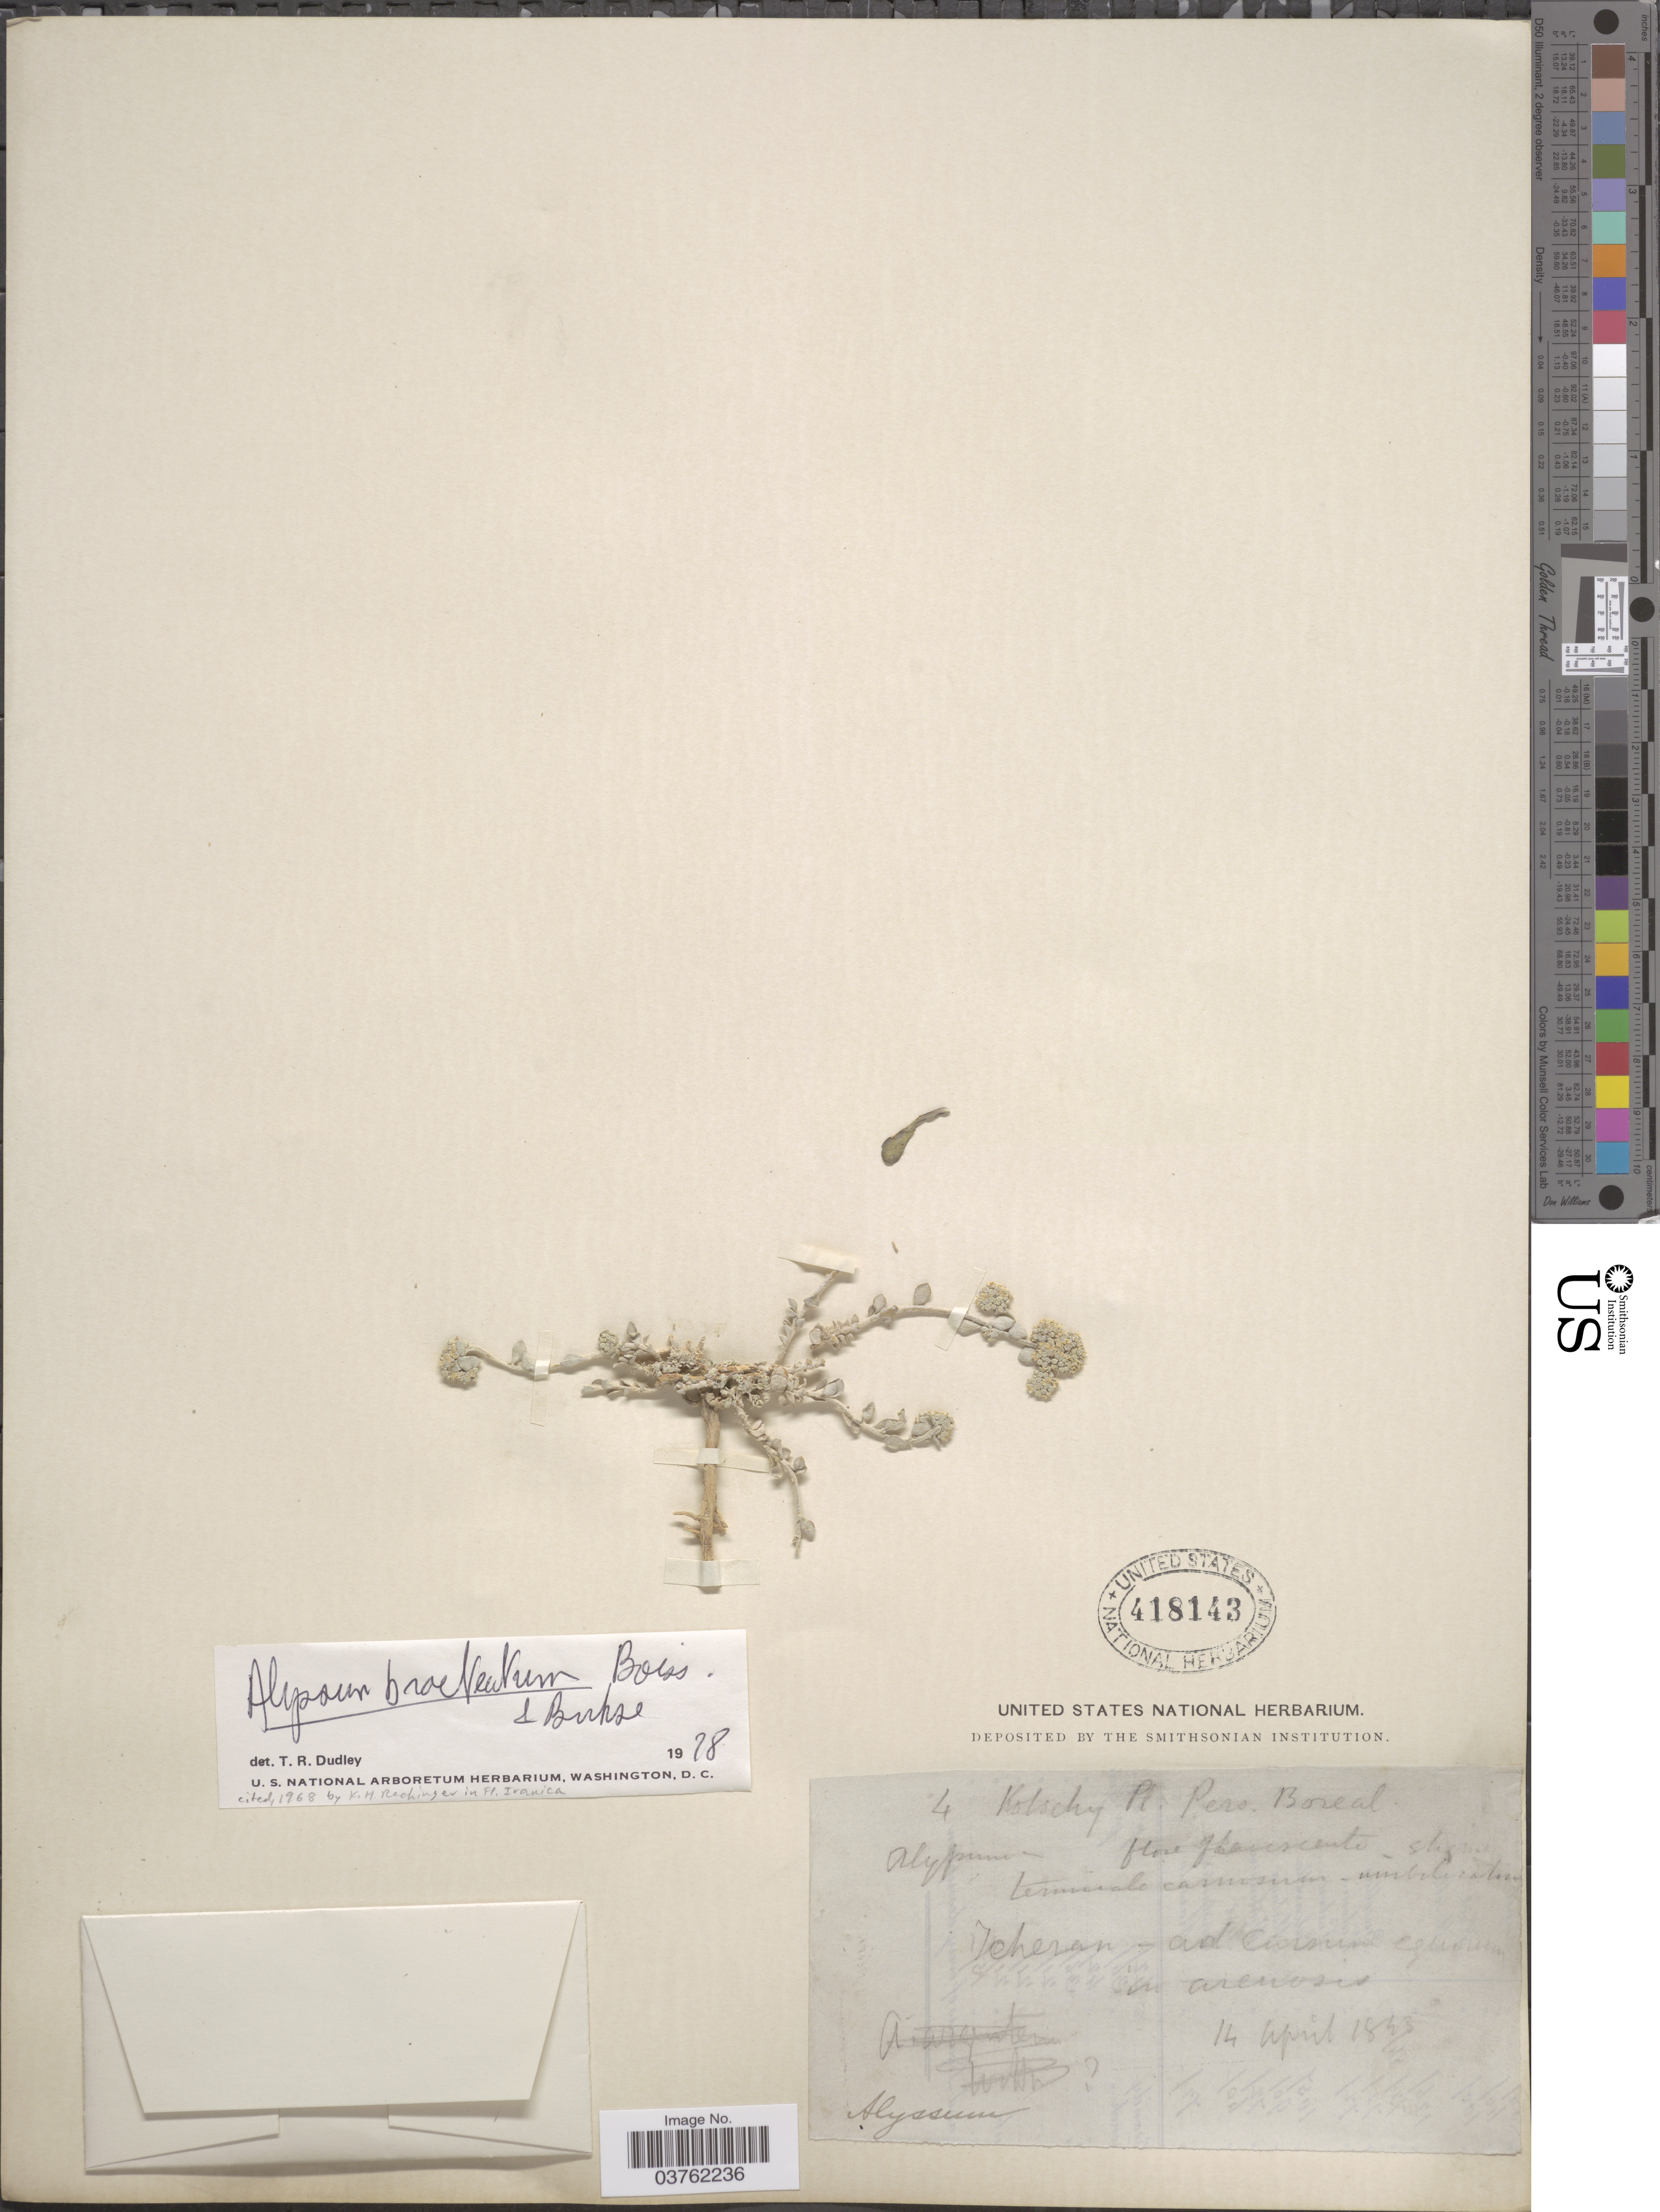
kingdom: Plantae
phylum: Tracheophyta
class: Magnoliopsida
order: Brassicales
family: Brassicaceae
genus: Alyssum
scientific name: Alyssum bracteatum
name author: Boiss. & Buhse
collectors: Kotschy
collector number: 4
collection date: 1843-04-14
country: Iran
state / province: Tehran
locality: Pers. Boreal. Teheran - ad cursum [illegible text] in arenosis.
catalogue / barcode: US 418143